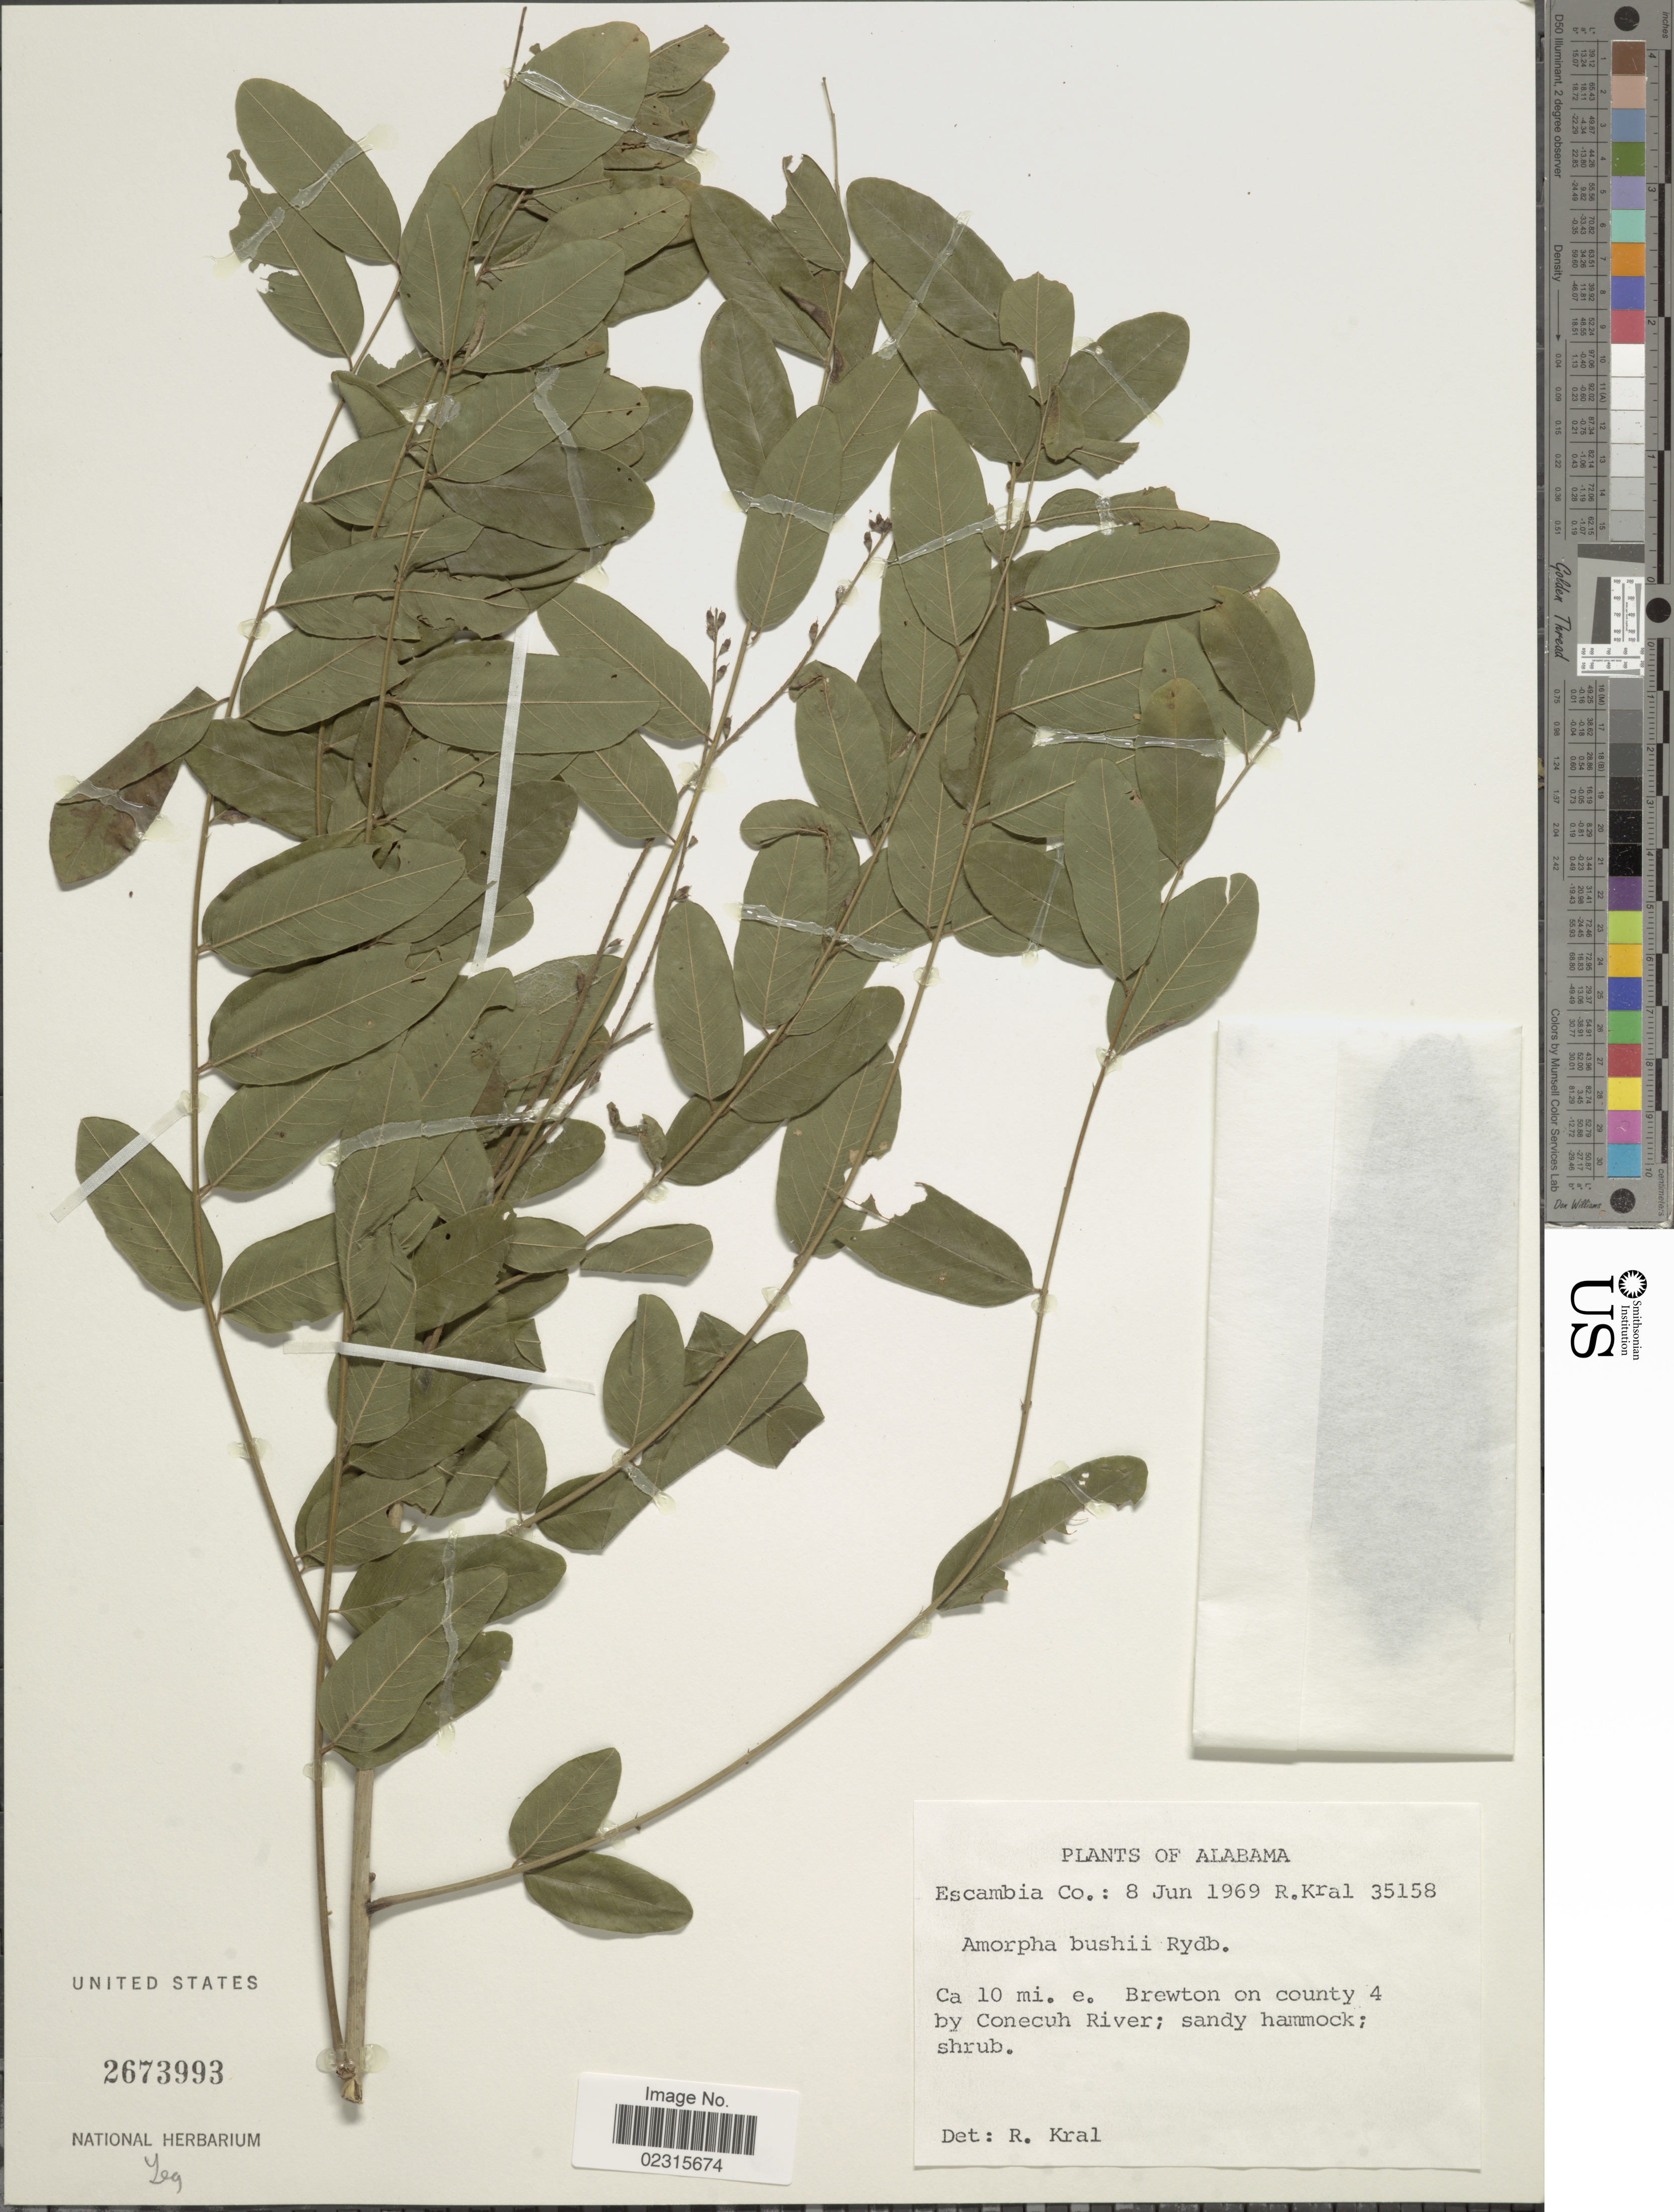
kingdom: Plantae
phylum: Tracheophyta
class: Magnoliopsida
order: Fabales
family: Fabaceae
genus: Amorpha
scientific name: Amorpha bushii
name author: Rydb.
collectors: R. Kral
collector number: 35158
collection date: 1969-06-08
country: United States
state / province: Alabama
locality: Escambia Co.: 10 mi. e. Brewton on county 4 by Conecuh River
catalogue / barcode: US 2673993